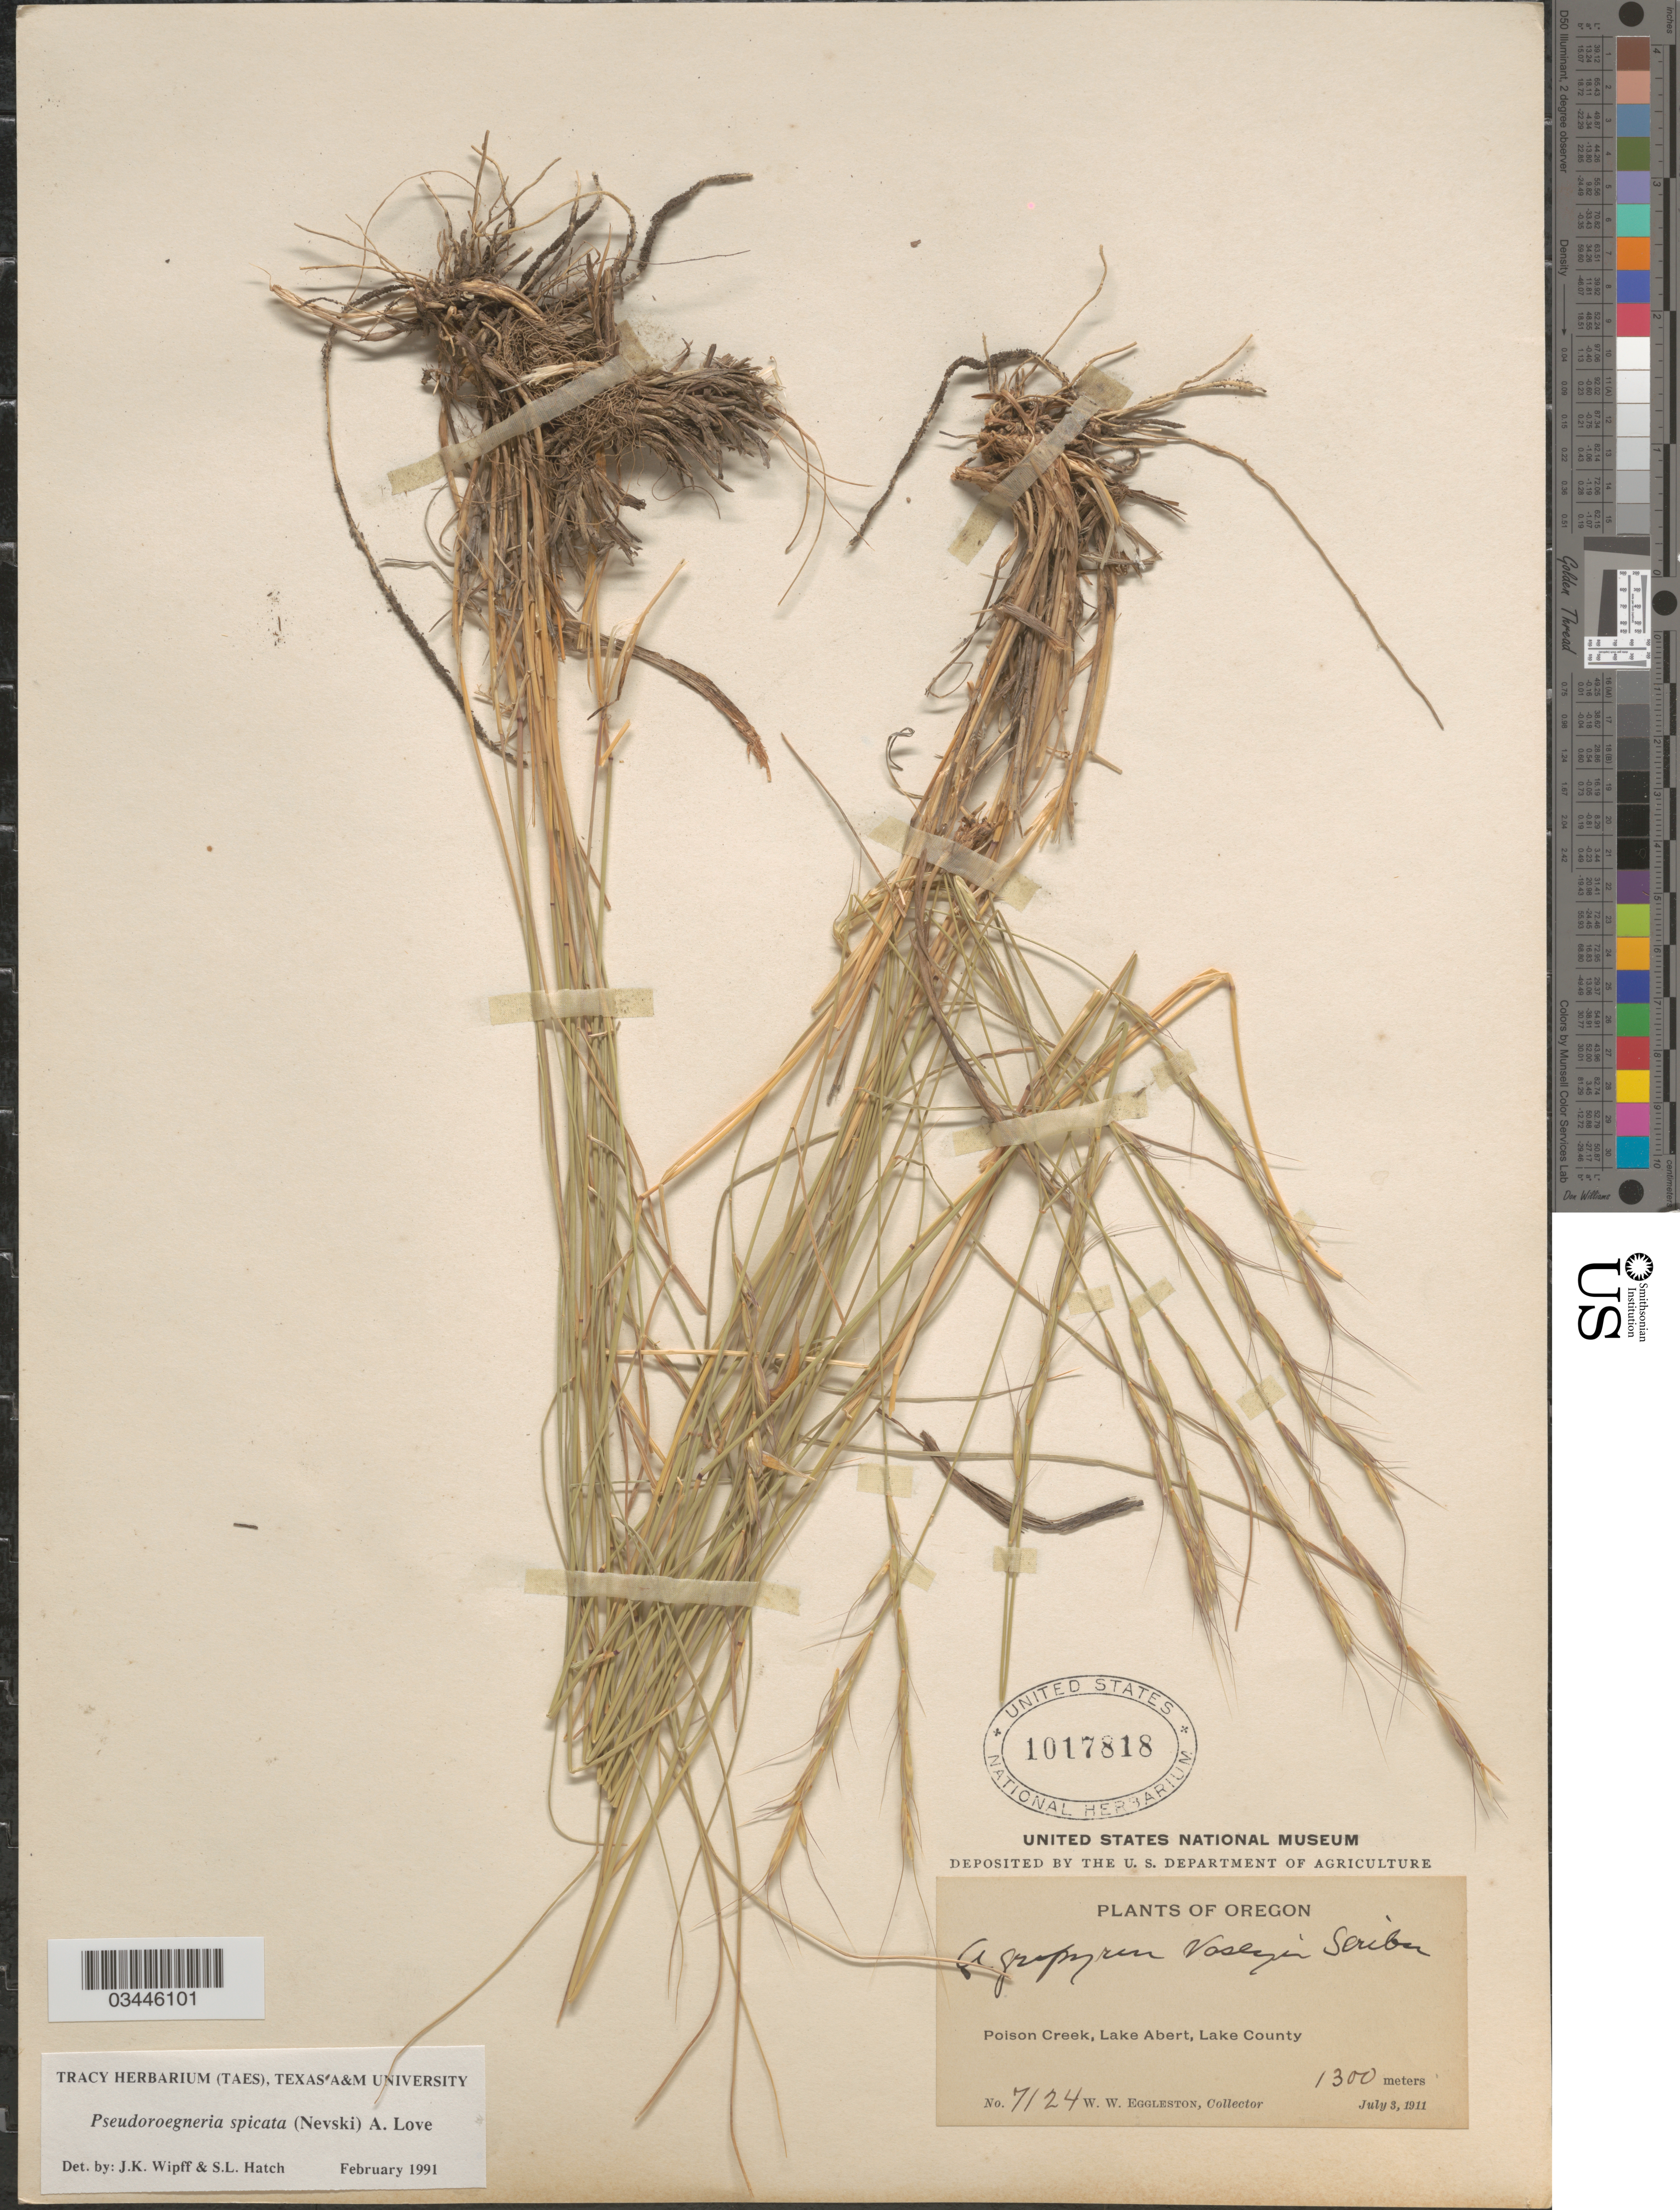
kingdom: Plantae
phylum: Tracheophyta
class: Liliopsida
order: Poales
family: Poaceae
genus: Pseudoroegneria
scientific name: Pseudoroegneria spicata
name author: (Pursh) Á. Löve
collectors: W. W. Eggleston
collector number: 7124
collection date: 1911-07-03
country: United States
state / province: Oregon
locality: Poison Creek, Lake Abert, Lake County.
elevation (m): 1300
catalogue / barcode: US 1017818